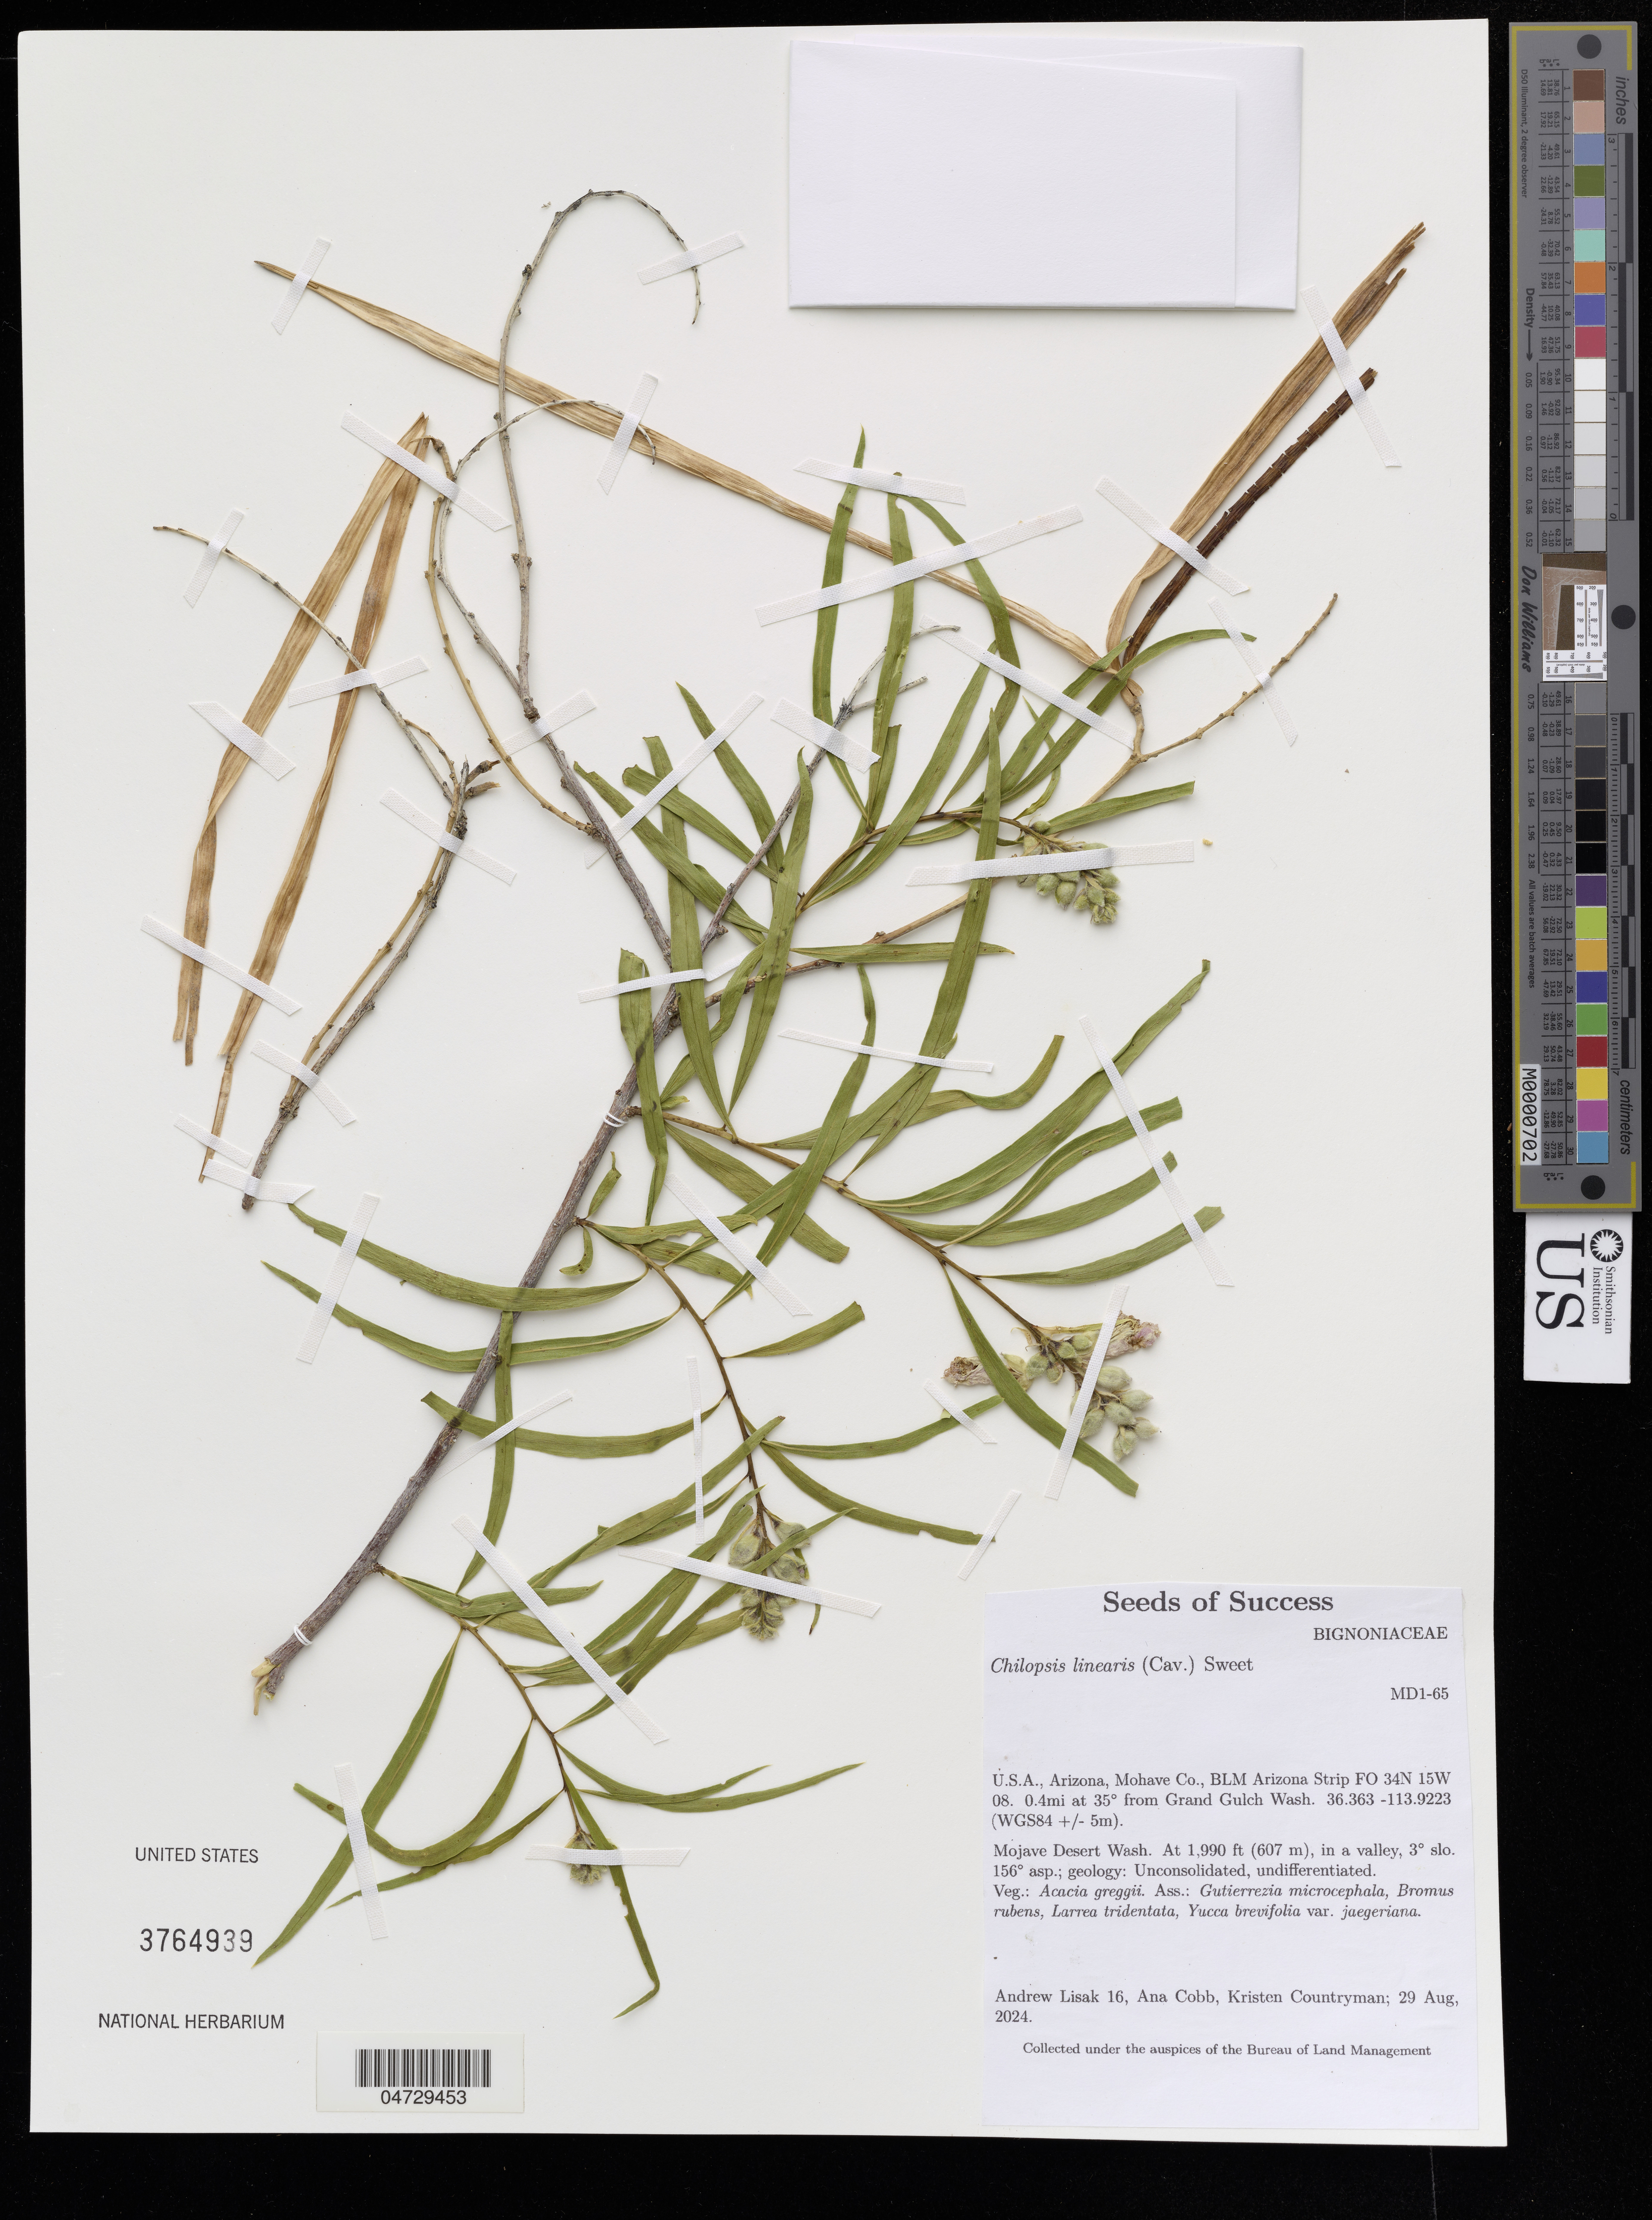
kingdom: Plantae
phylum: Tracheophyta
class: Magnoliopsida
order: Lamiales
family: Bignoniaceae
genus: Chilopsis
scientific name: Chilopsis linearis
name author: (Cav.) Sweet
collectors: A. Lisak, A. Cobb & K. Countryman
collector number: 16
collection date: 2024-08-29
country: United States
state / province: Arizona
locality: Mohave Co., BLM Arizona Strip FO 34N 15W 08. 0.4 mi at 35° from Grand Gulch Wash.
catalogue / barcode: US 3764939